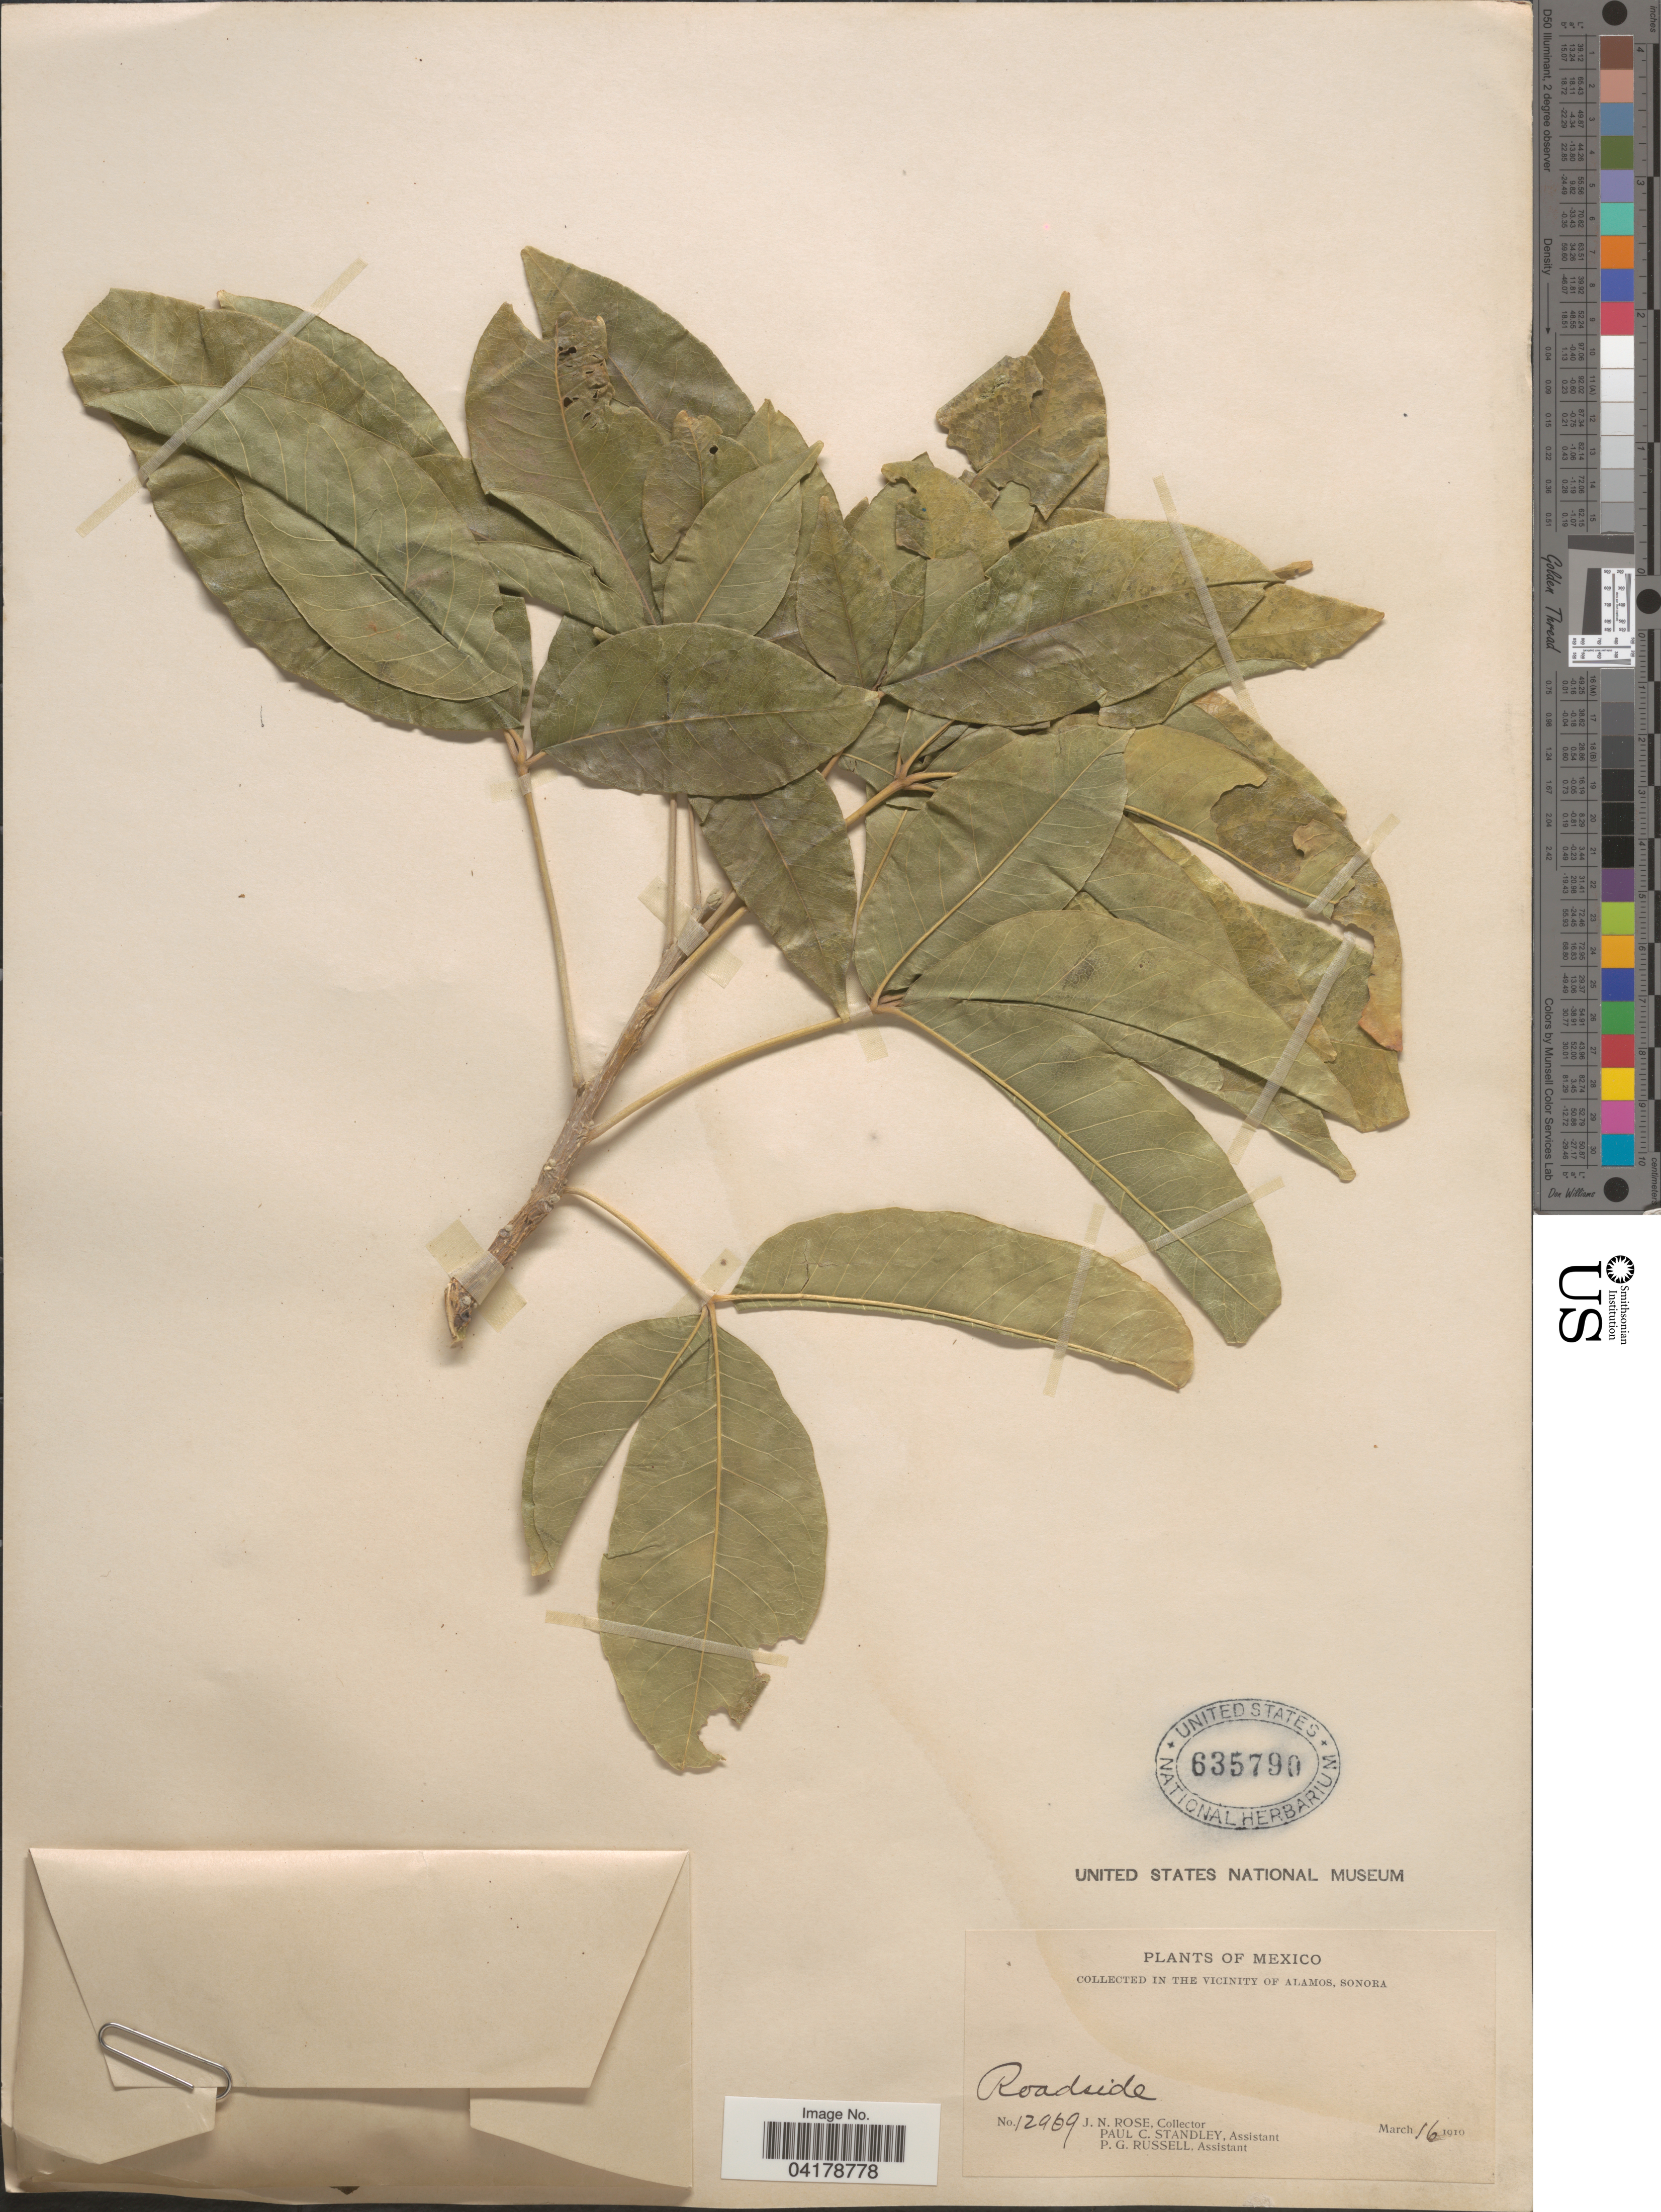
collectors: J. N. Rose, P. C. Standley & P. G. Russell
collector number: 12969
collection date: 1910-03-16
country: Mexico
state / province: Sonora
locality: In the vicinity of Alamos.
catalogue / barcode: US 635790